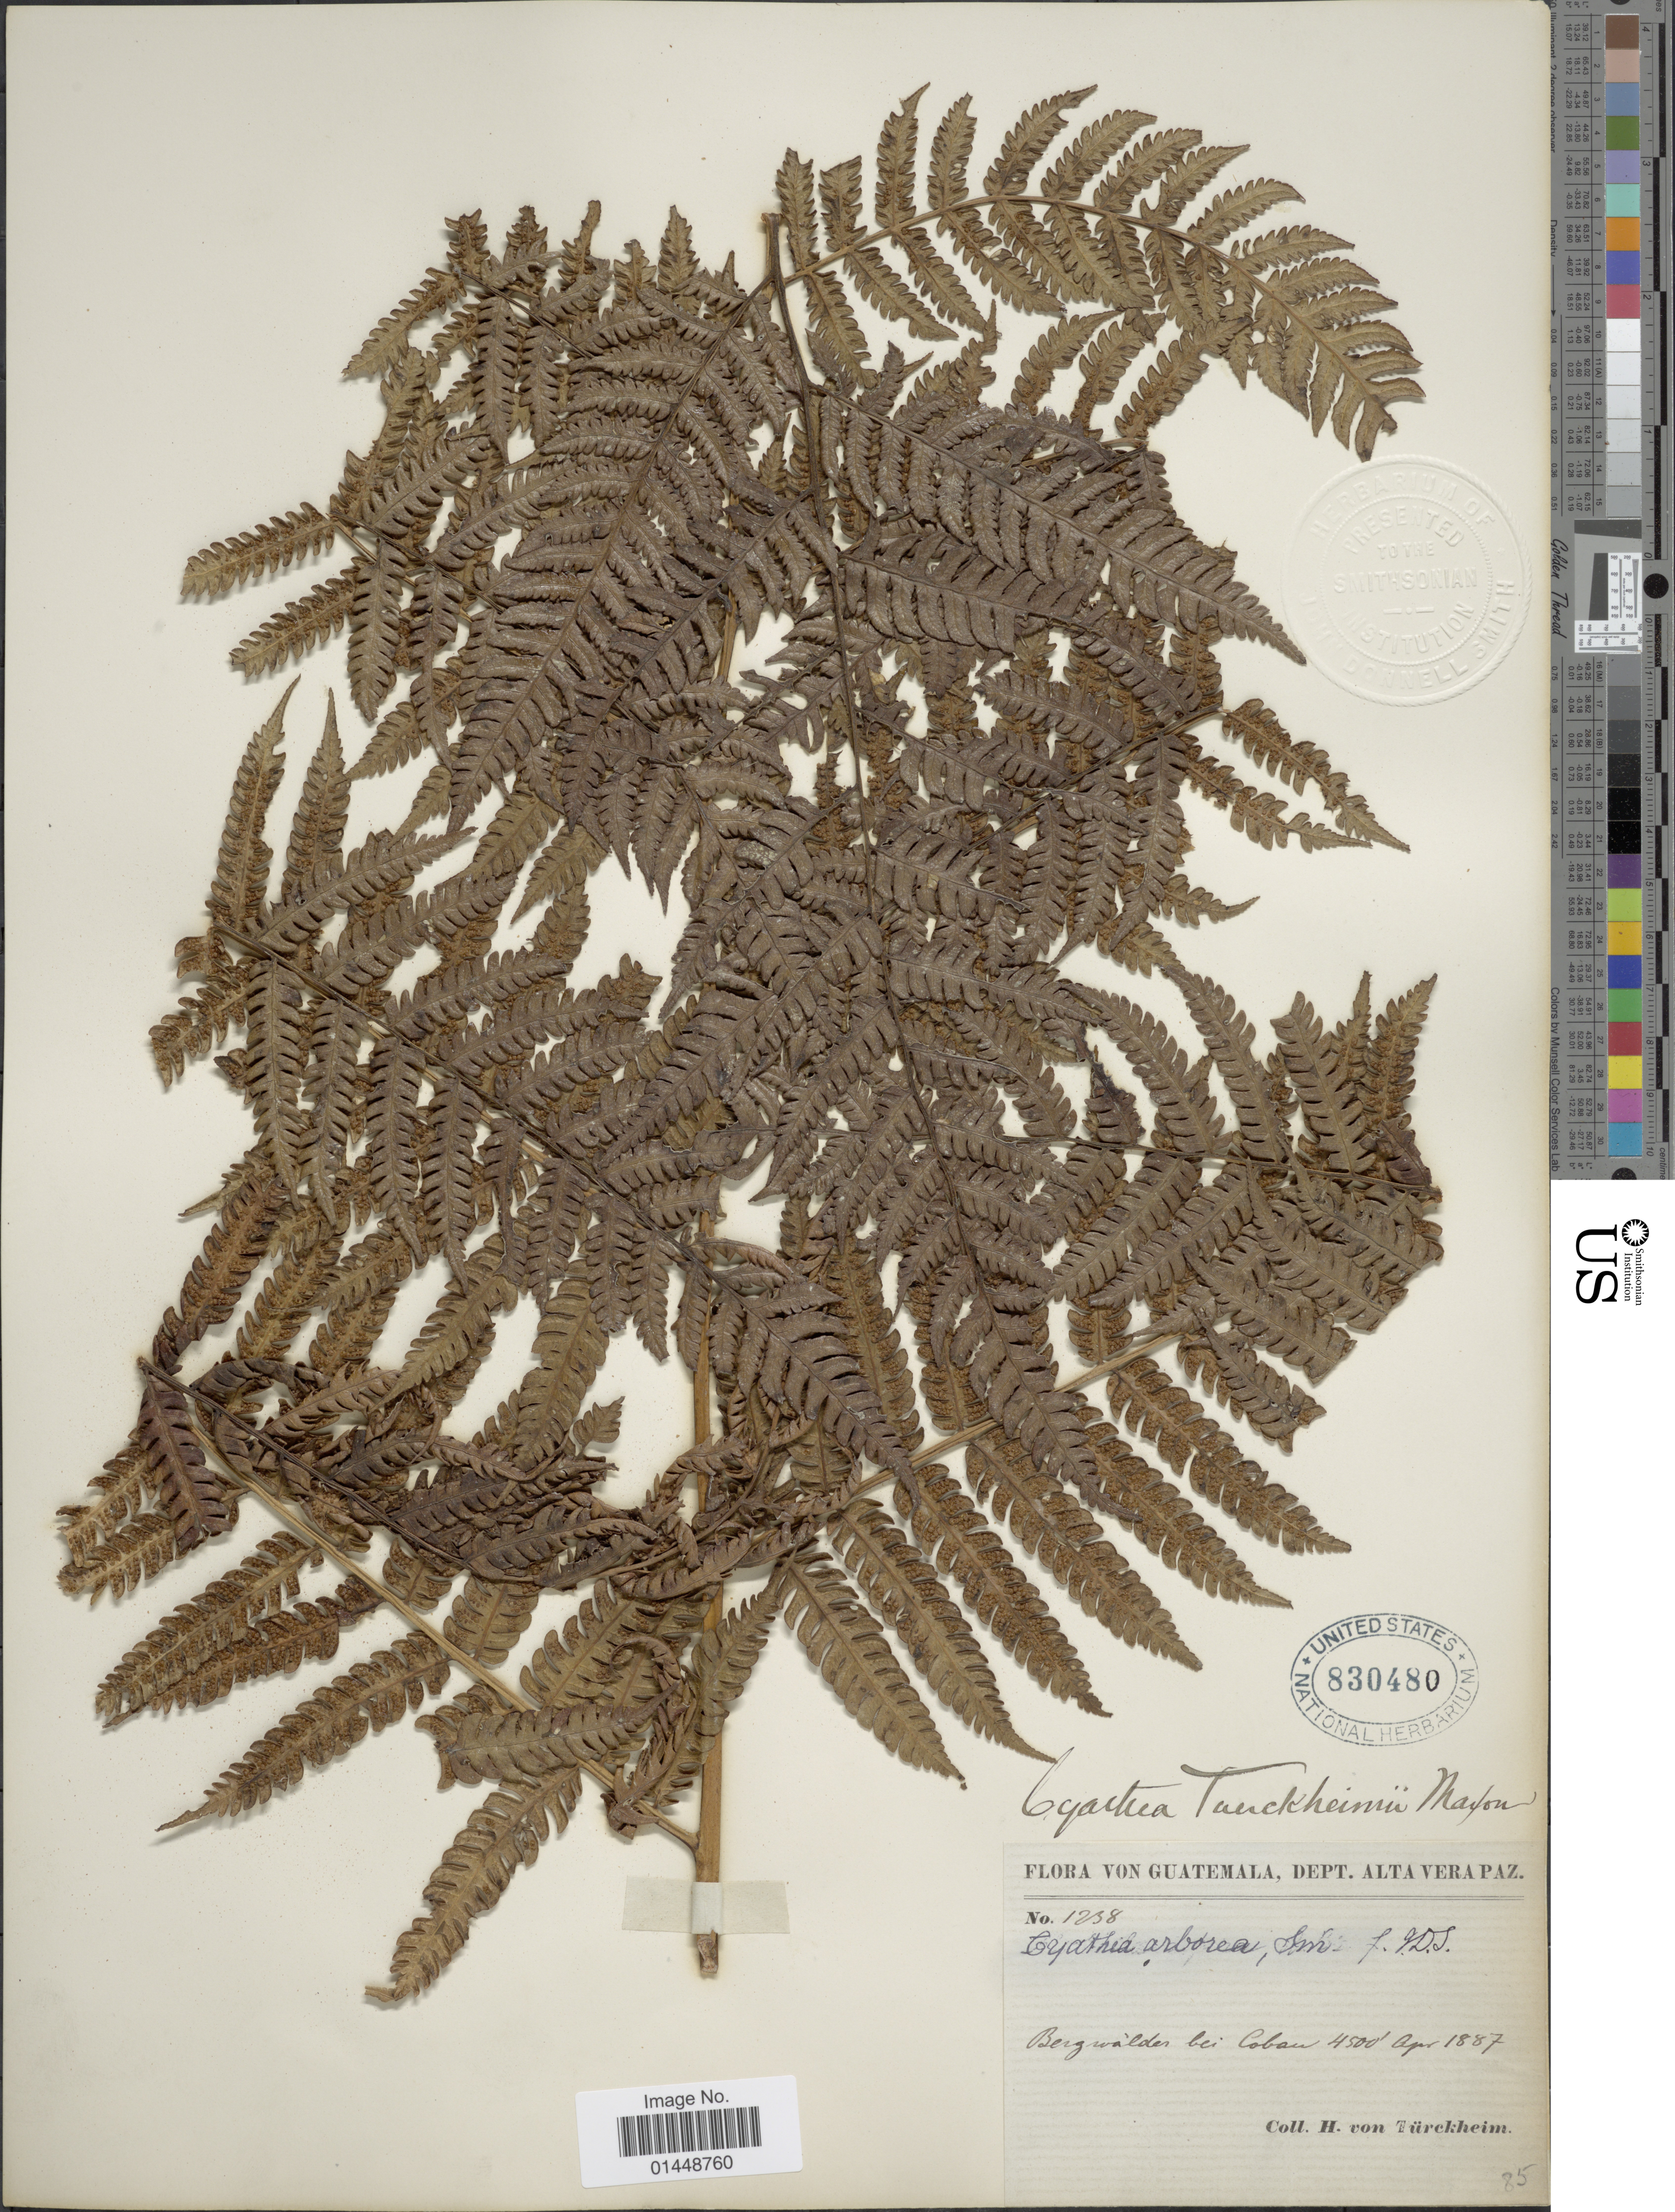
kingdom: Plantae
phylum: Tracheophyta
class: Polypodiopsida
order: Cyatheales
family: Cyatheaceae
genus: Cyathea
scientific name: Cyathea divergens var. tuerckheimii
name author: (Maxon) R.M. Tryon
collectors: H. von Türckheim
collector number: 1238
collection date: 1887-04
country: Guatemala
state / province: Alta Verapaz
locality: Dept. Alta Vera Paz. Bergwälder bei Coban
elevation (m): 1372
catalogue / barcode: US 830480